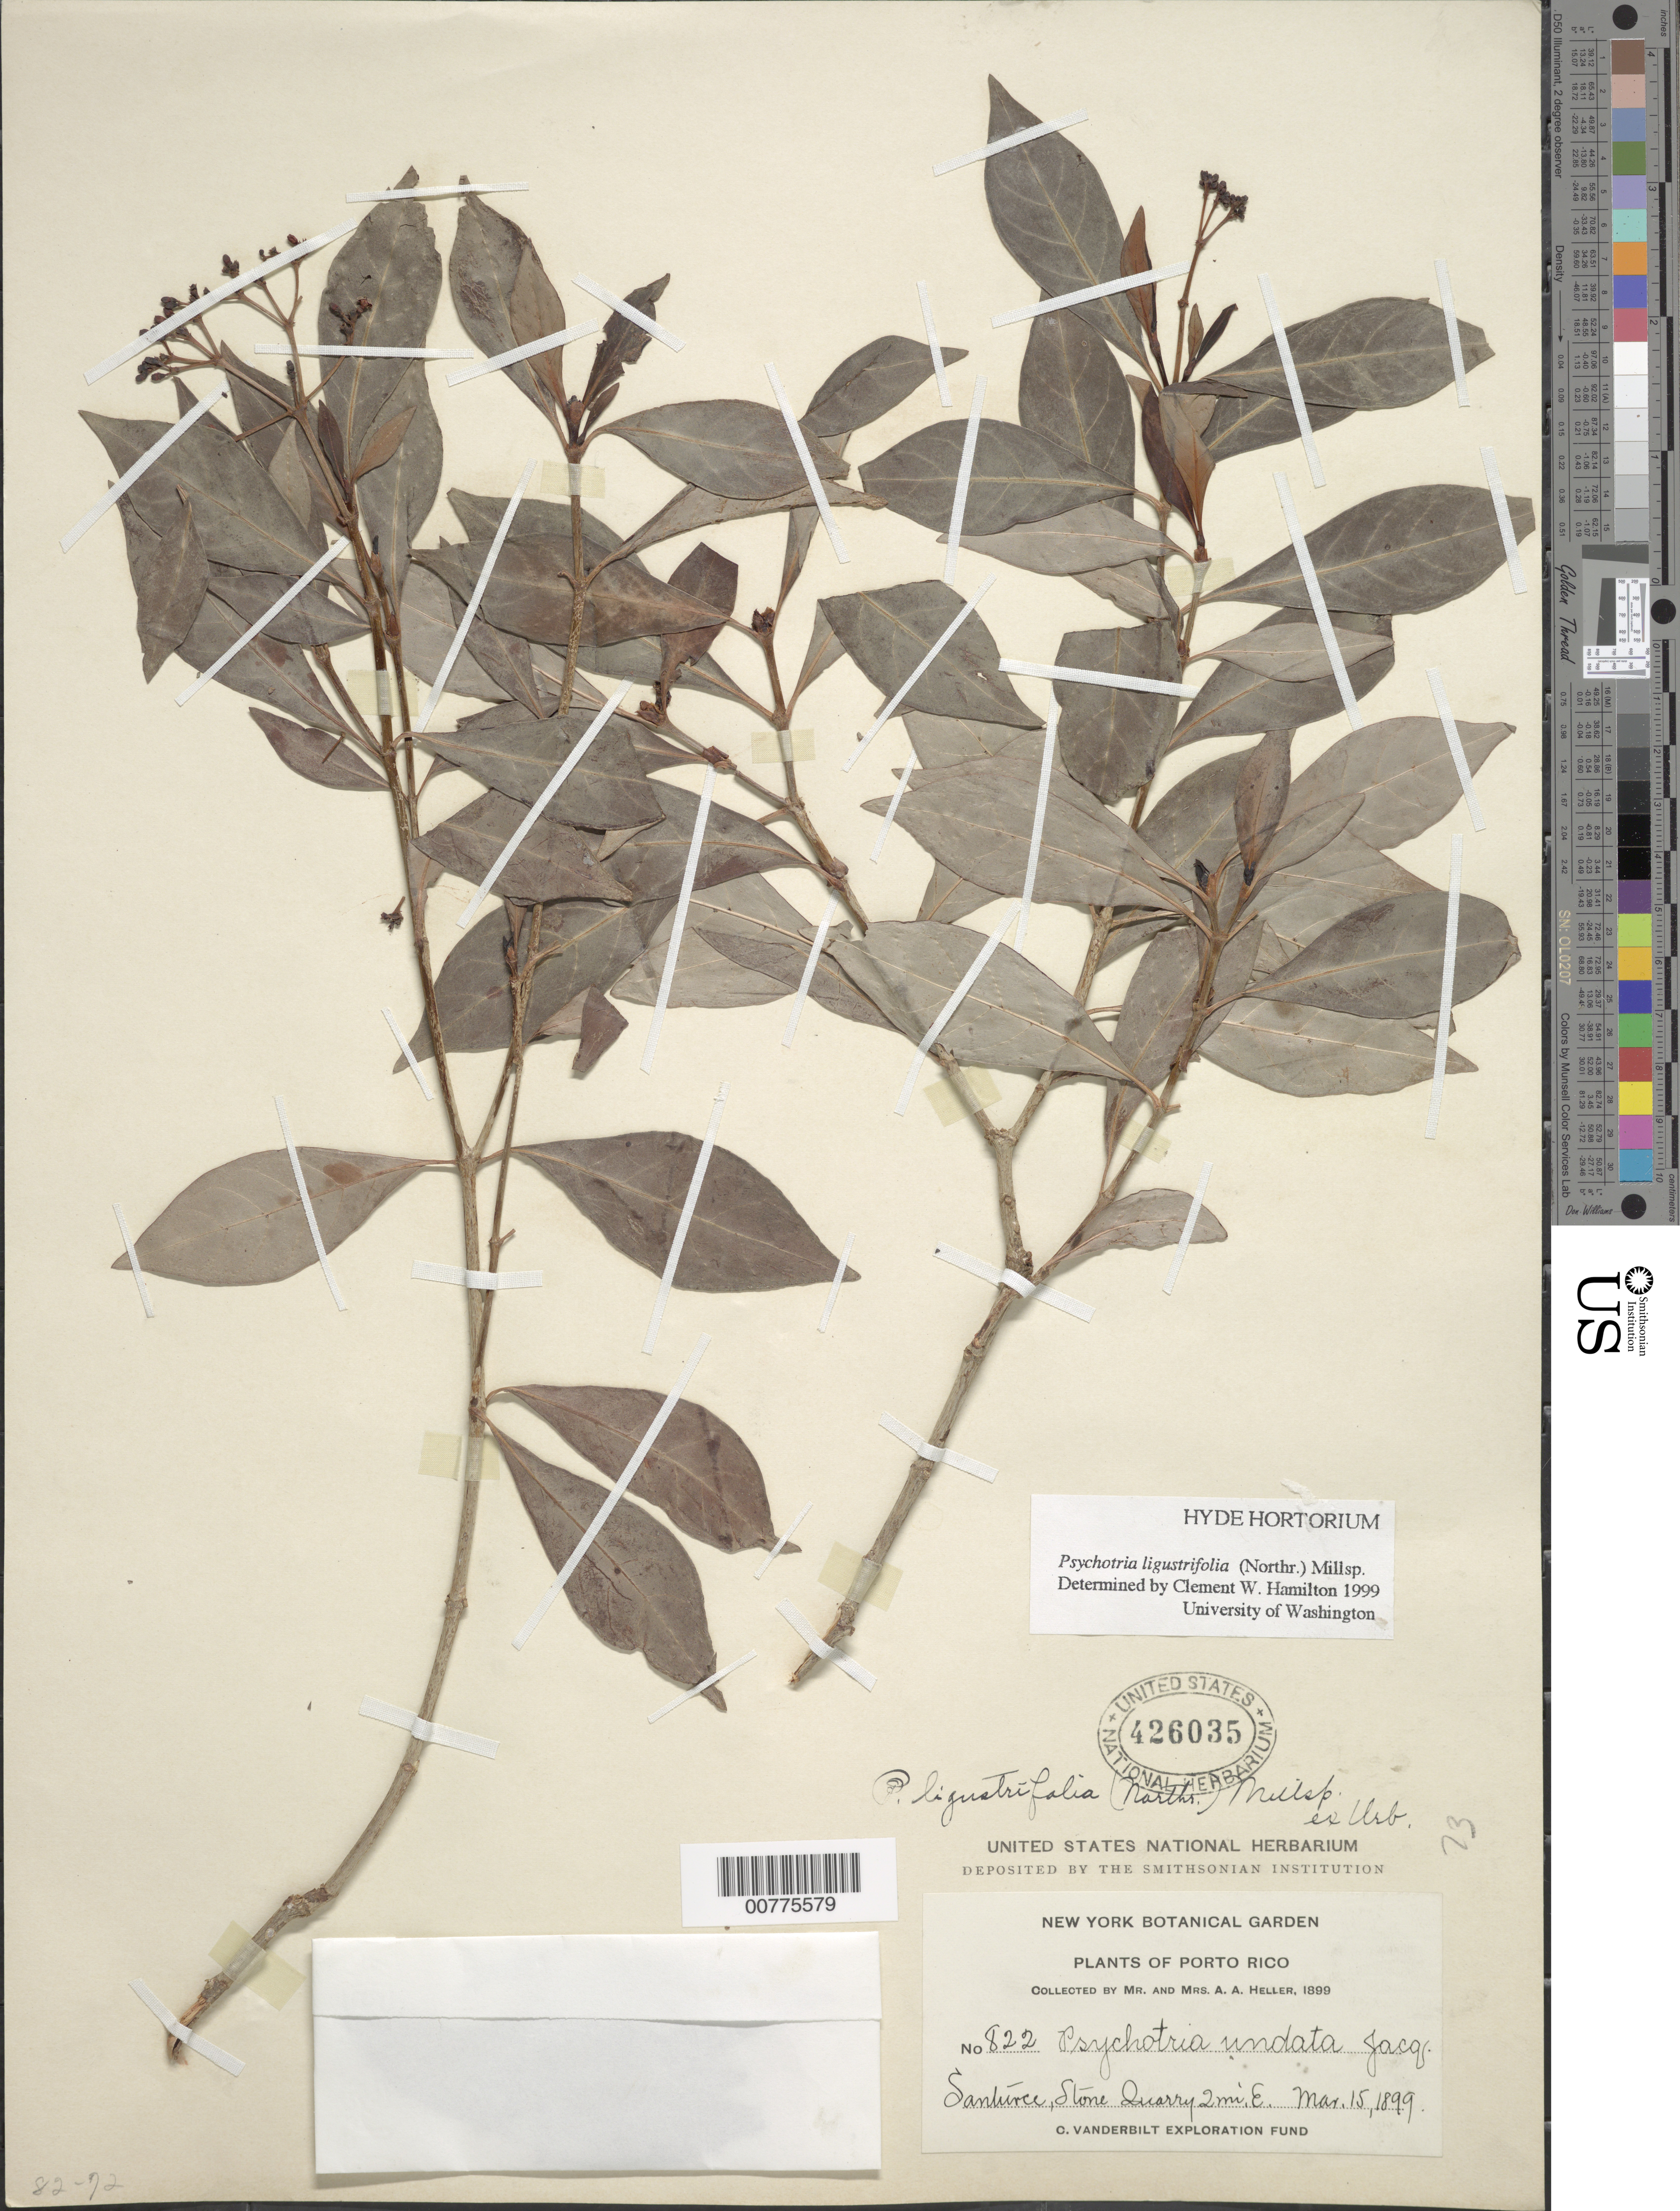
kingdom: Plantae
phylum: Tracheophyta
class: Magnoliopsida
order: Gentianales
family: Rubiaceae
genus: Psychotria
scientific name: Psychotria ligustrifolia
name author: (Northr.) Millsp.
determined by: Hamilton, C. W.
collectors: A. A. Heller & E. G. Heller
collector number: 822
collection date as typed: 15 Mar 1899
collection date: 1899-03-15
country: Puerto Rico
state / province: San Juan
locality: Santurce, Stone Quarry, 2 mi E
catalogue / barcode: US 426035